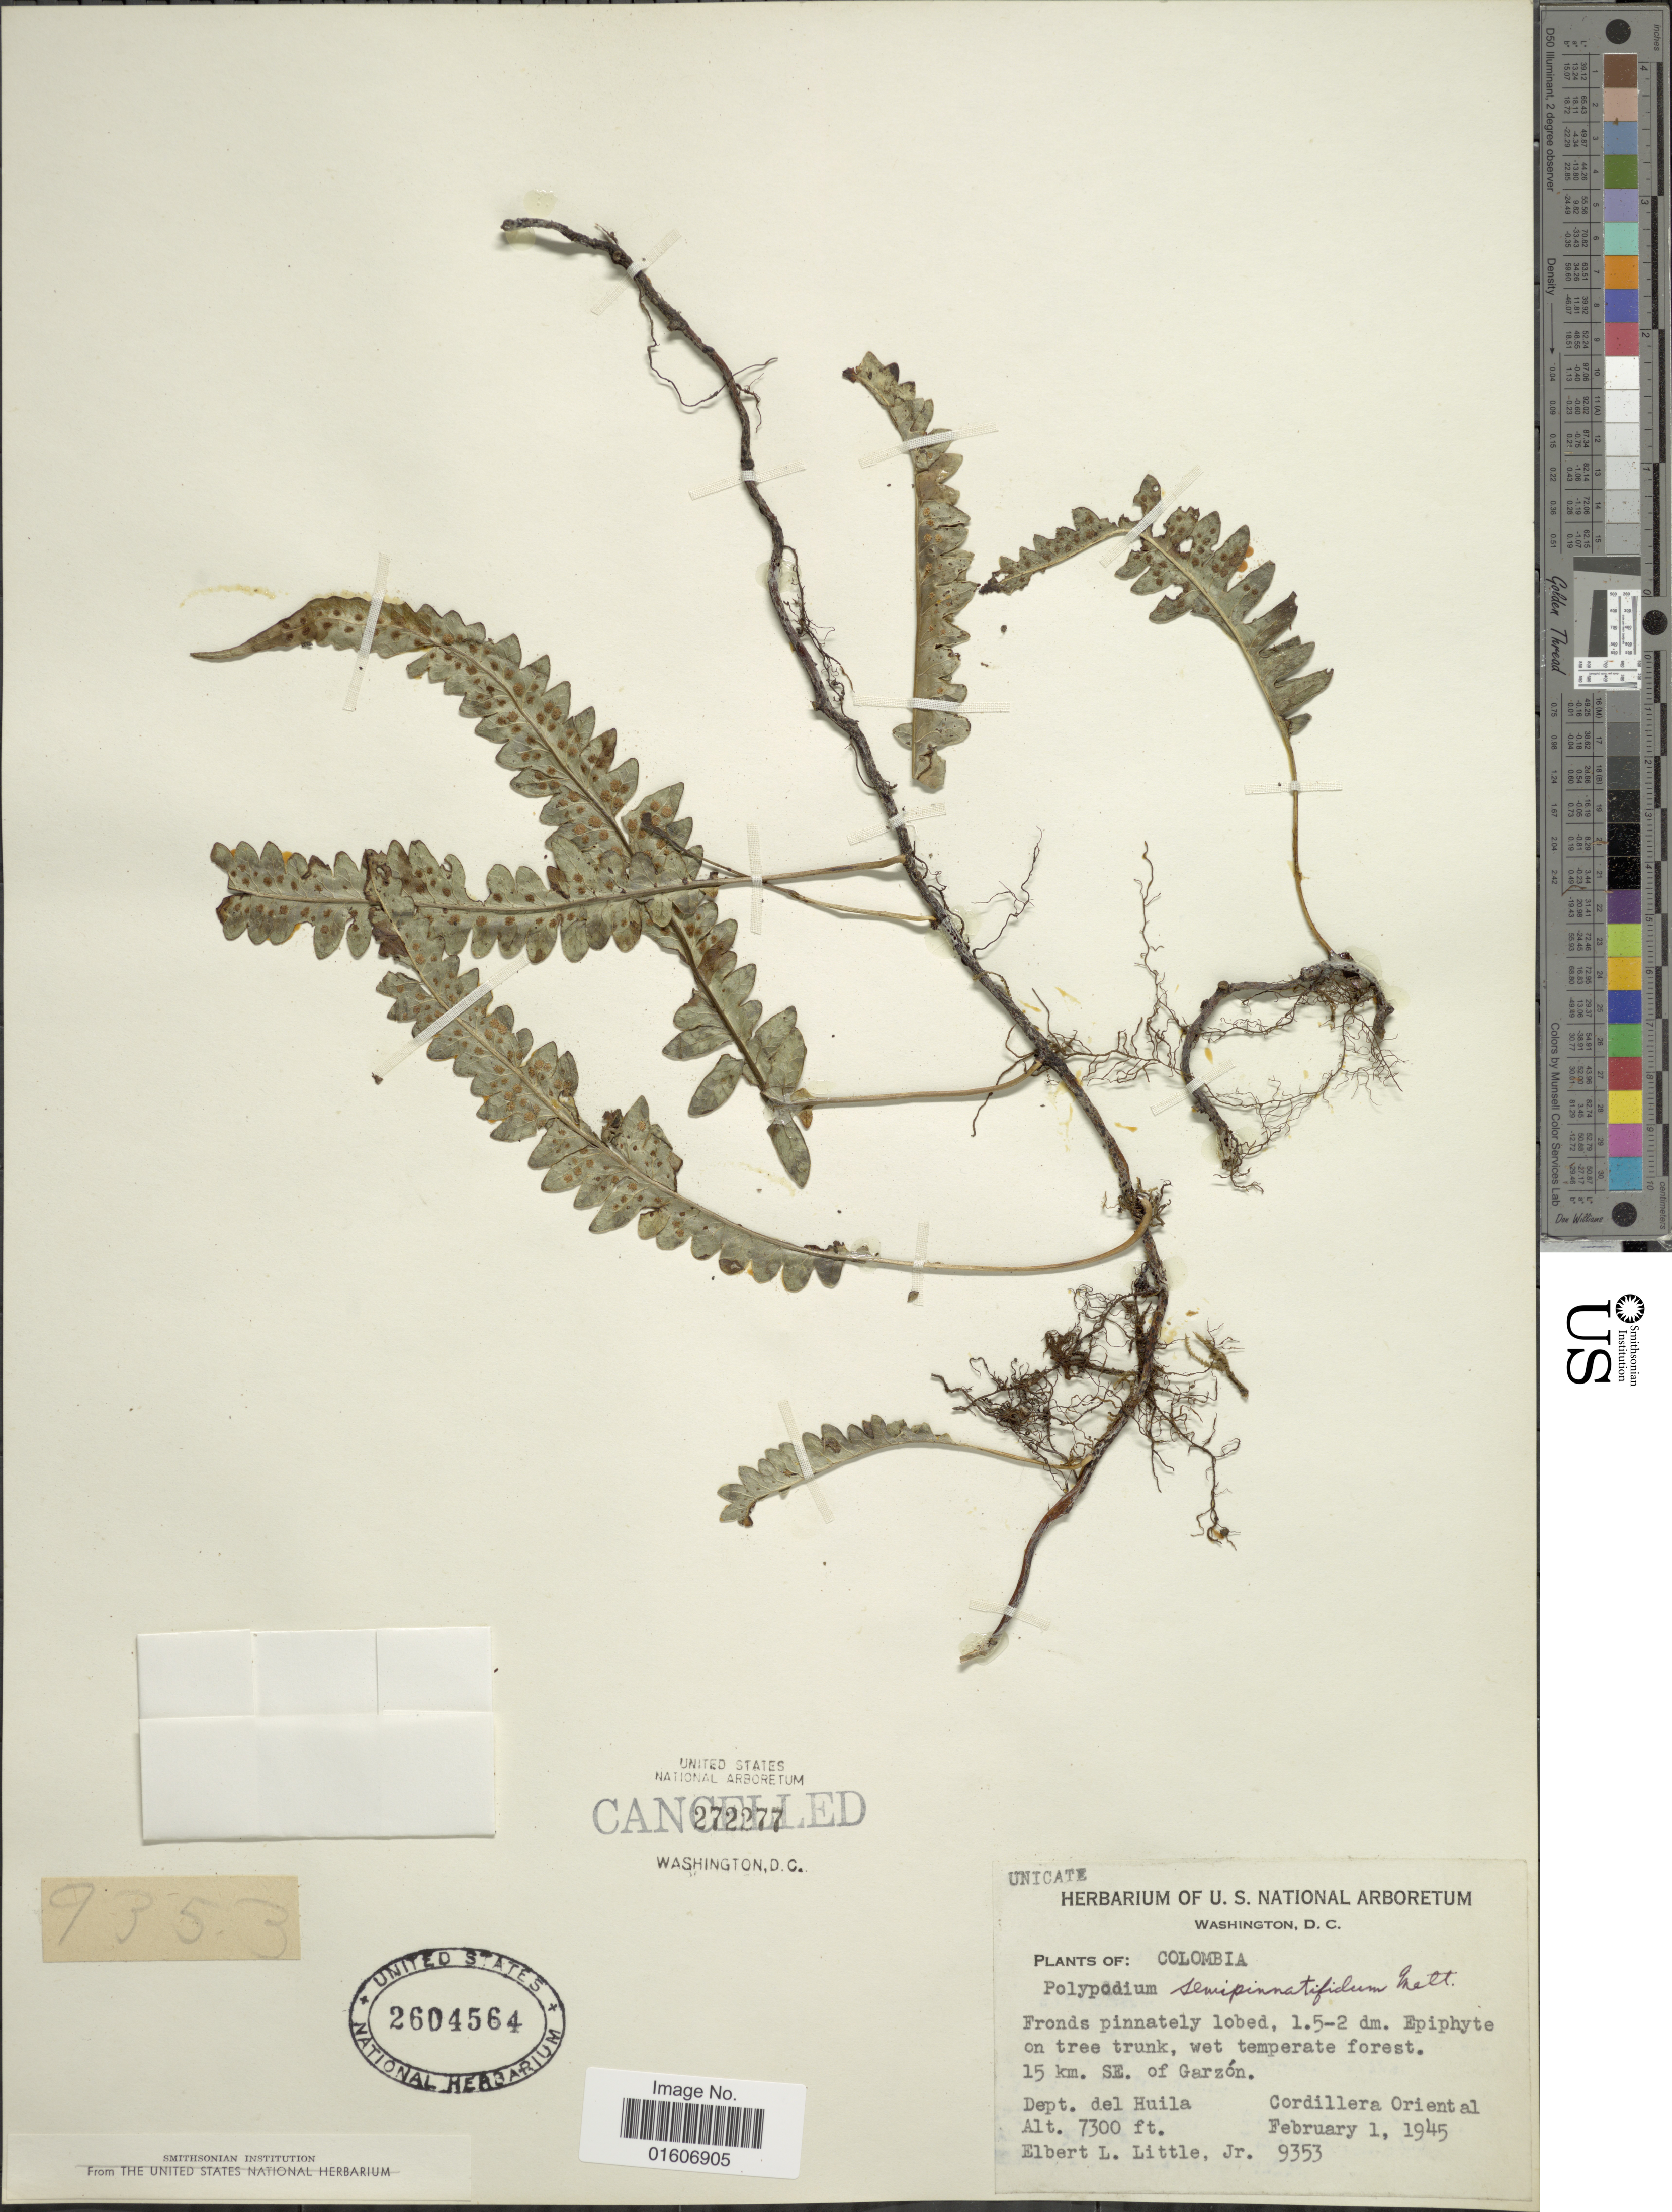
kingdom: Plantae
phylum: Tracheophyta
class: Polypodiopsida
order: Polypodiales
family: Polypodiaceae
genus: Serpocaulon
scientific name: Serpocaulon semipinnatifidum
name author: (Fée) A.R. Sm.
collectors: E. L. Little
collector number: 9353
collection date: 1945-02-01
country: Colombia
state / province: Huila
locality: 15 km SE of Garzón, Dept del Huila, Cordillera Oriental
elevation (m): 2225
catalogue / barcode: US 2604564